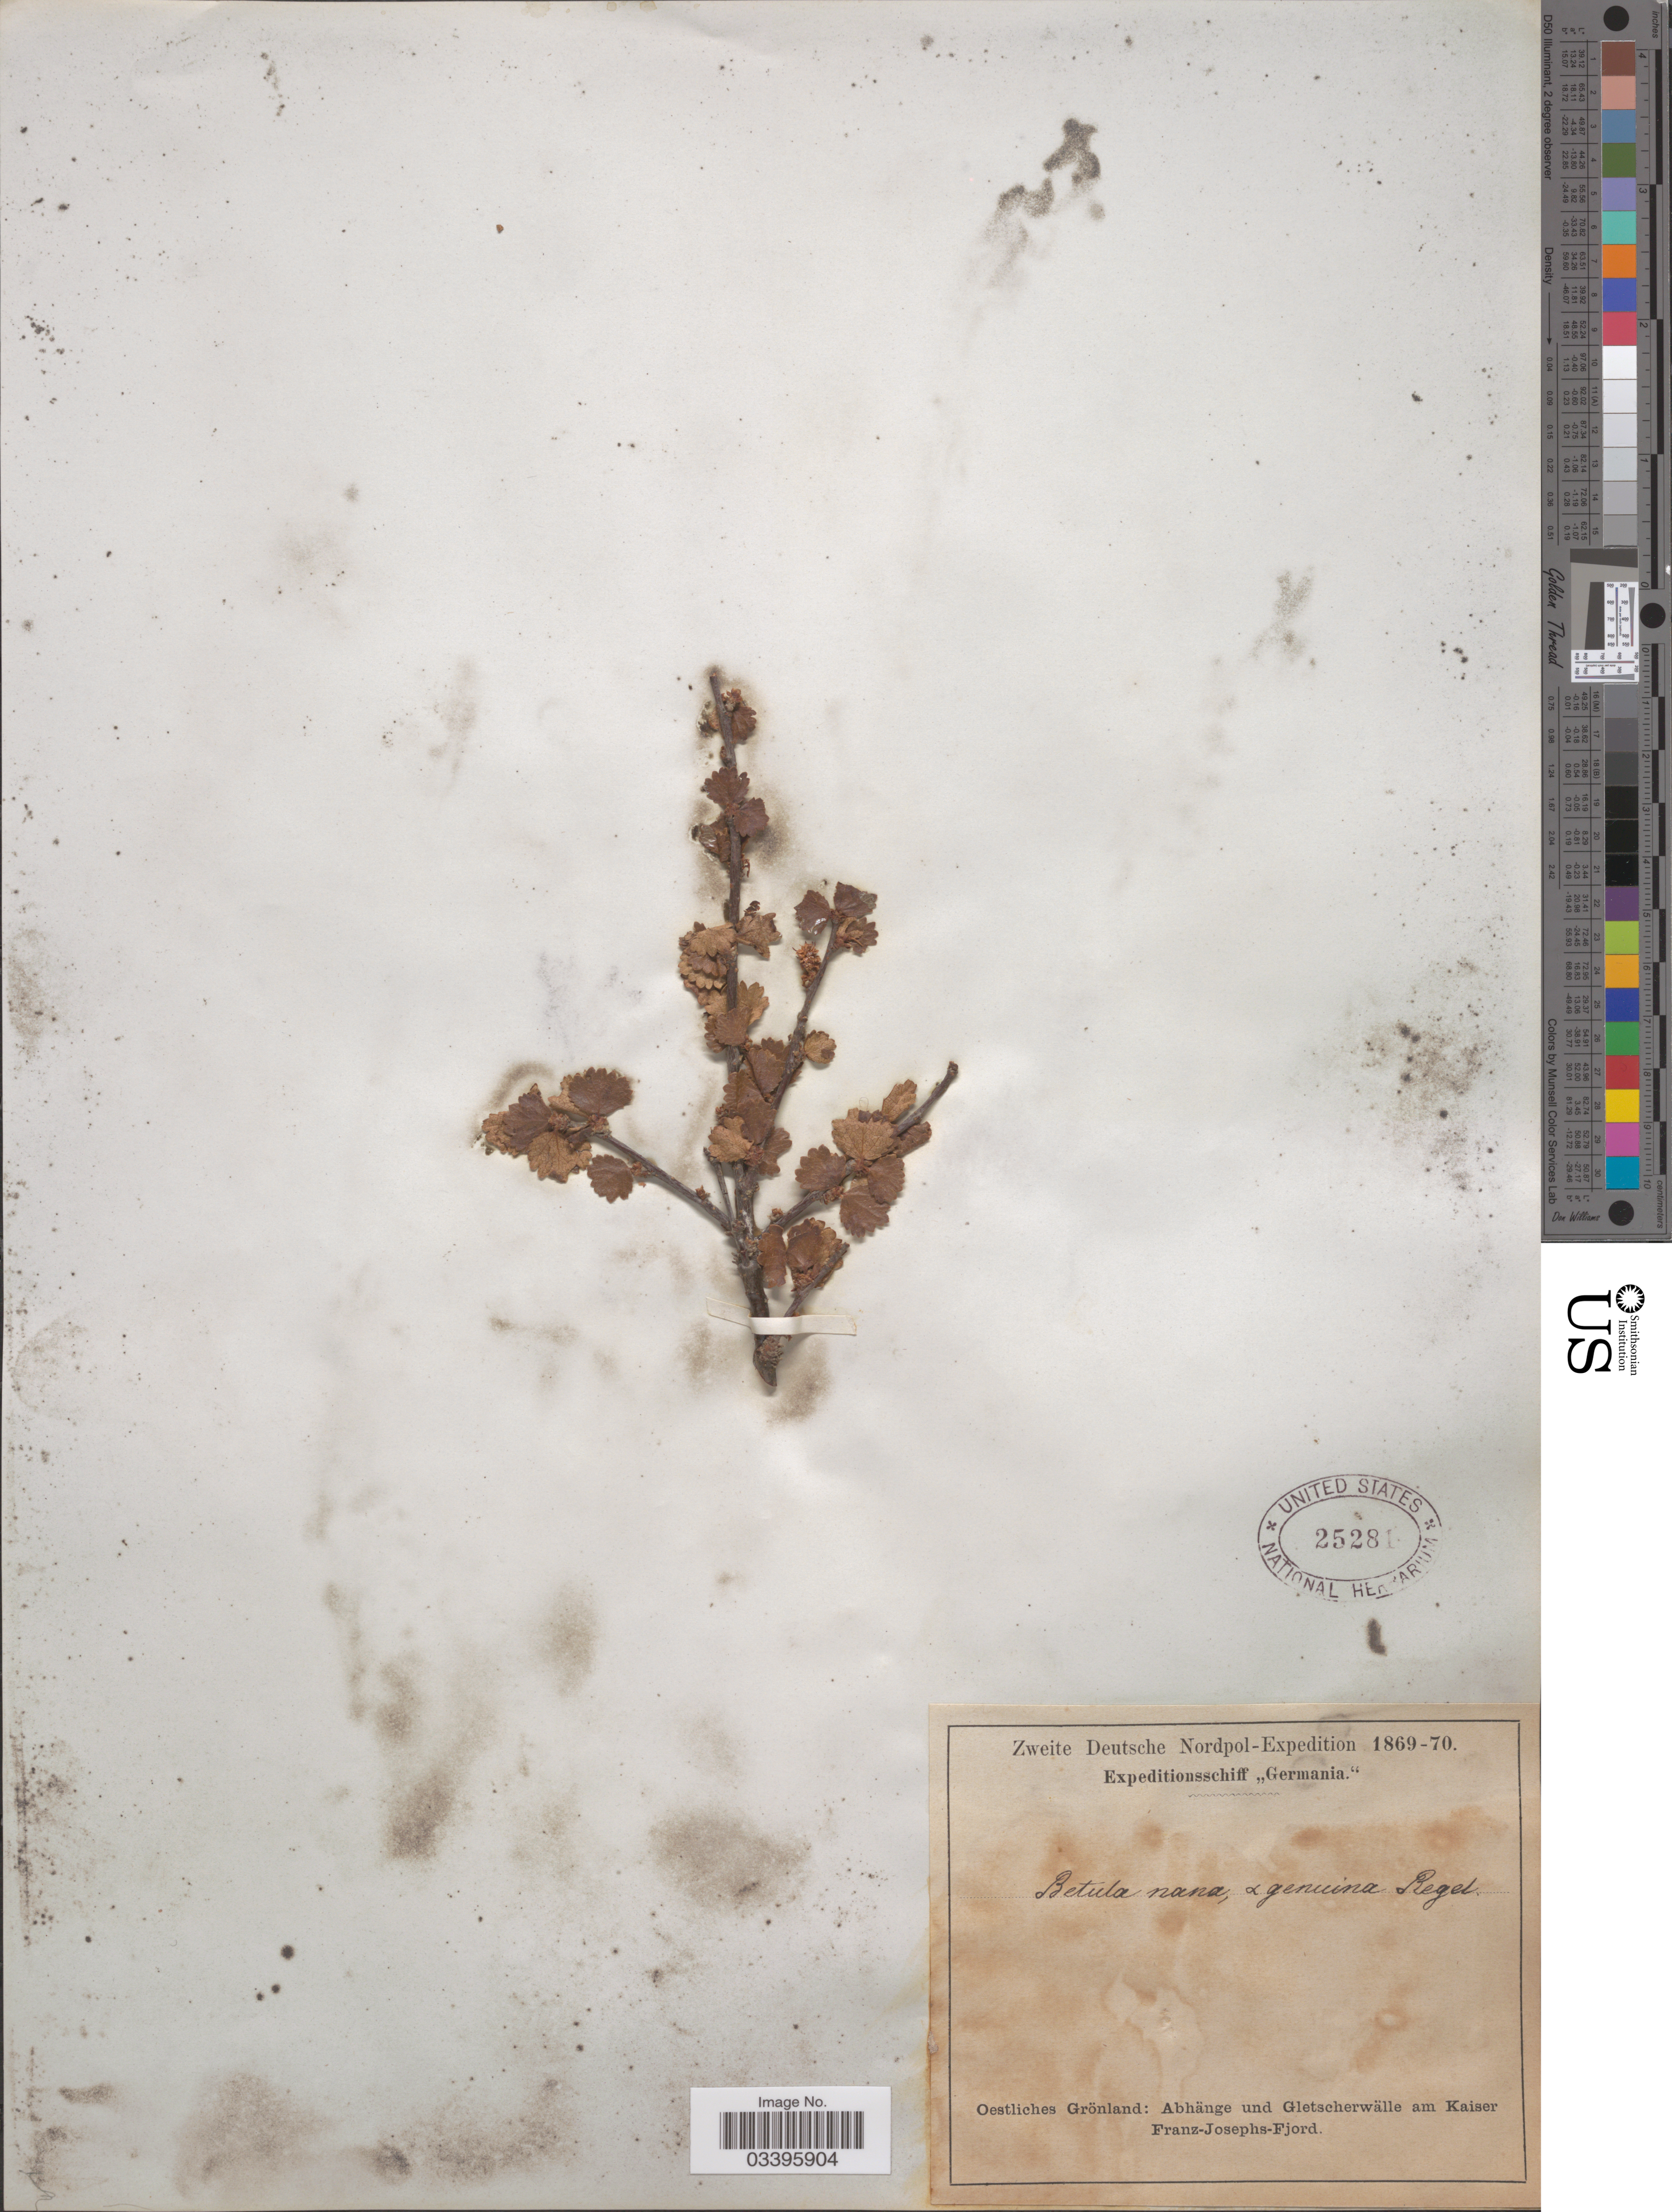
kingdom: Plantae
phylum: Tracheophyta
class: Magnoliopsida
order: Fagales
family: Betulaceae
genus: Betula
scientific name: Betula nana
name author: L.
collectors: Zweite Deutsche Nordpol-Expedition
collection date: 1869/1870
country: Greenland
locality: Oestliches Grönland: Abhänge und Gletscherwälle am Kaiser Frans-Josephs-Fjord.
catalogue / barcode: US 25281